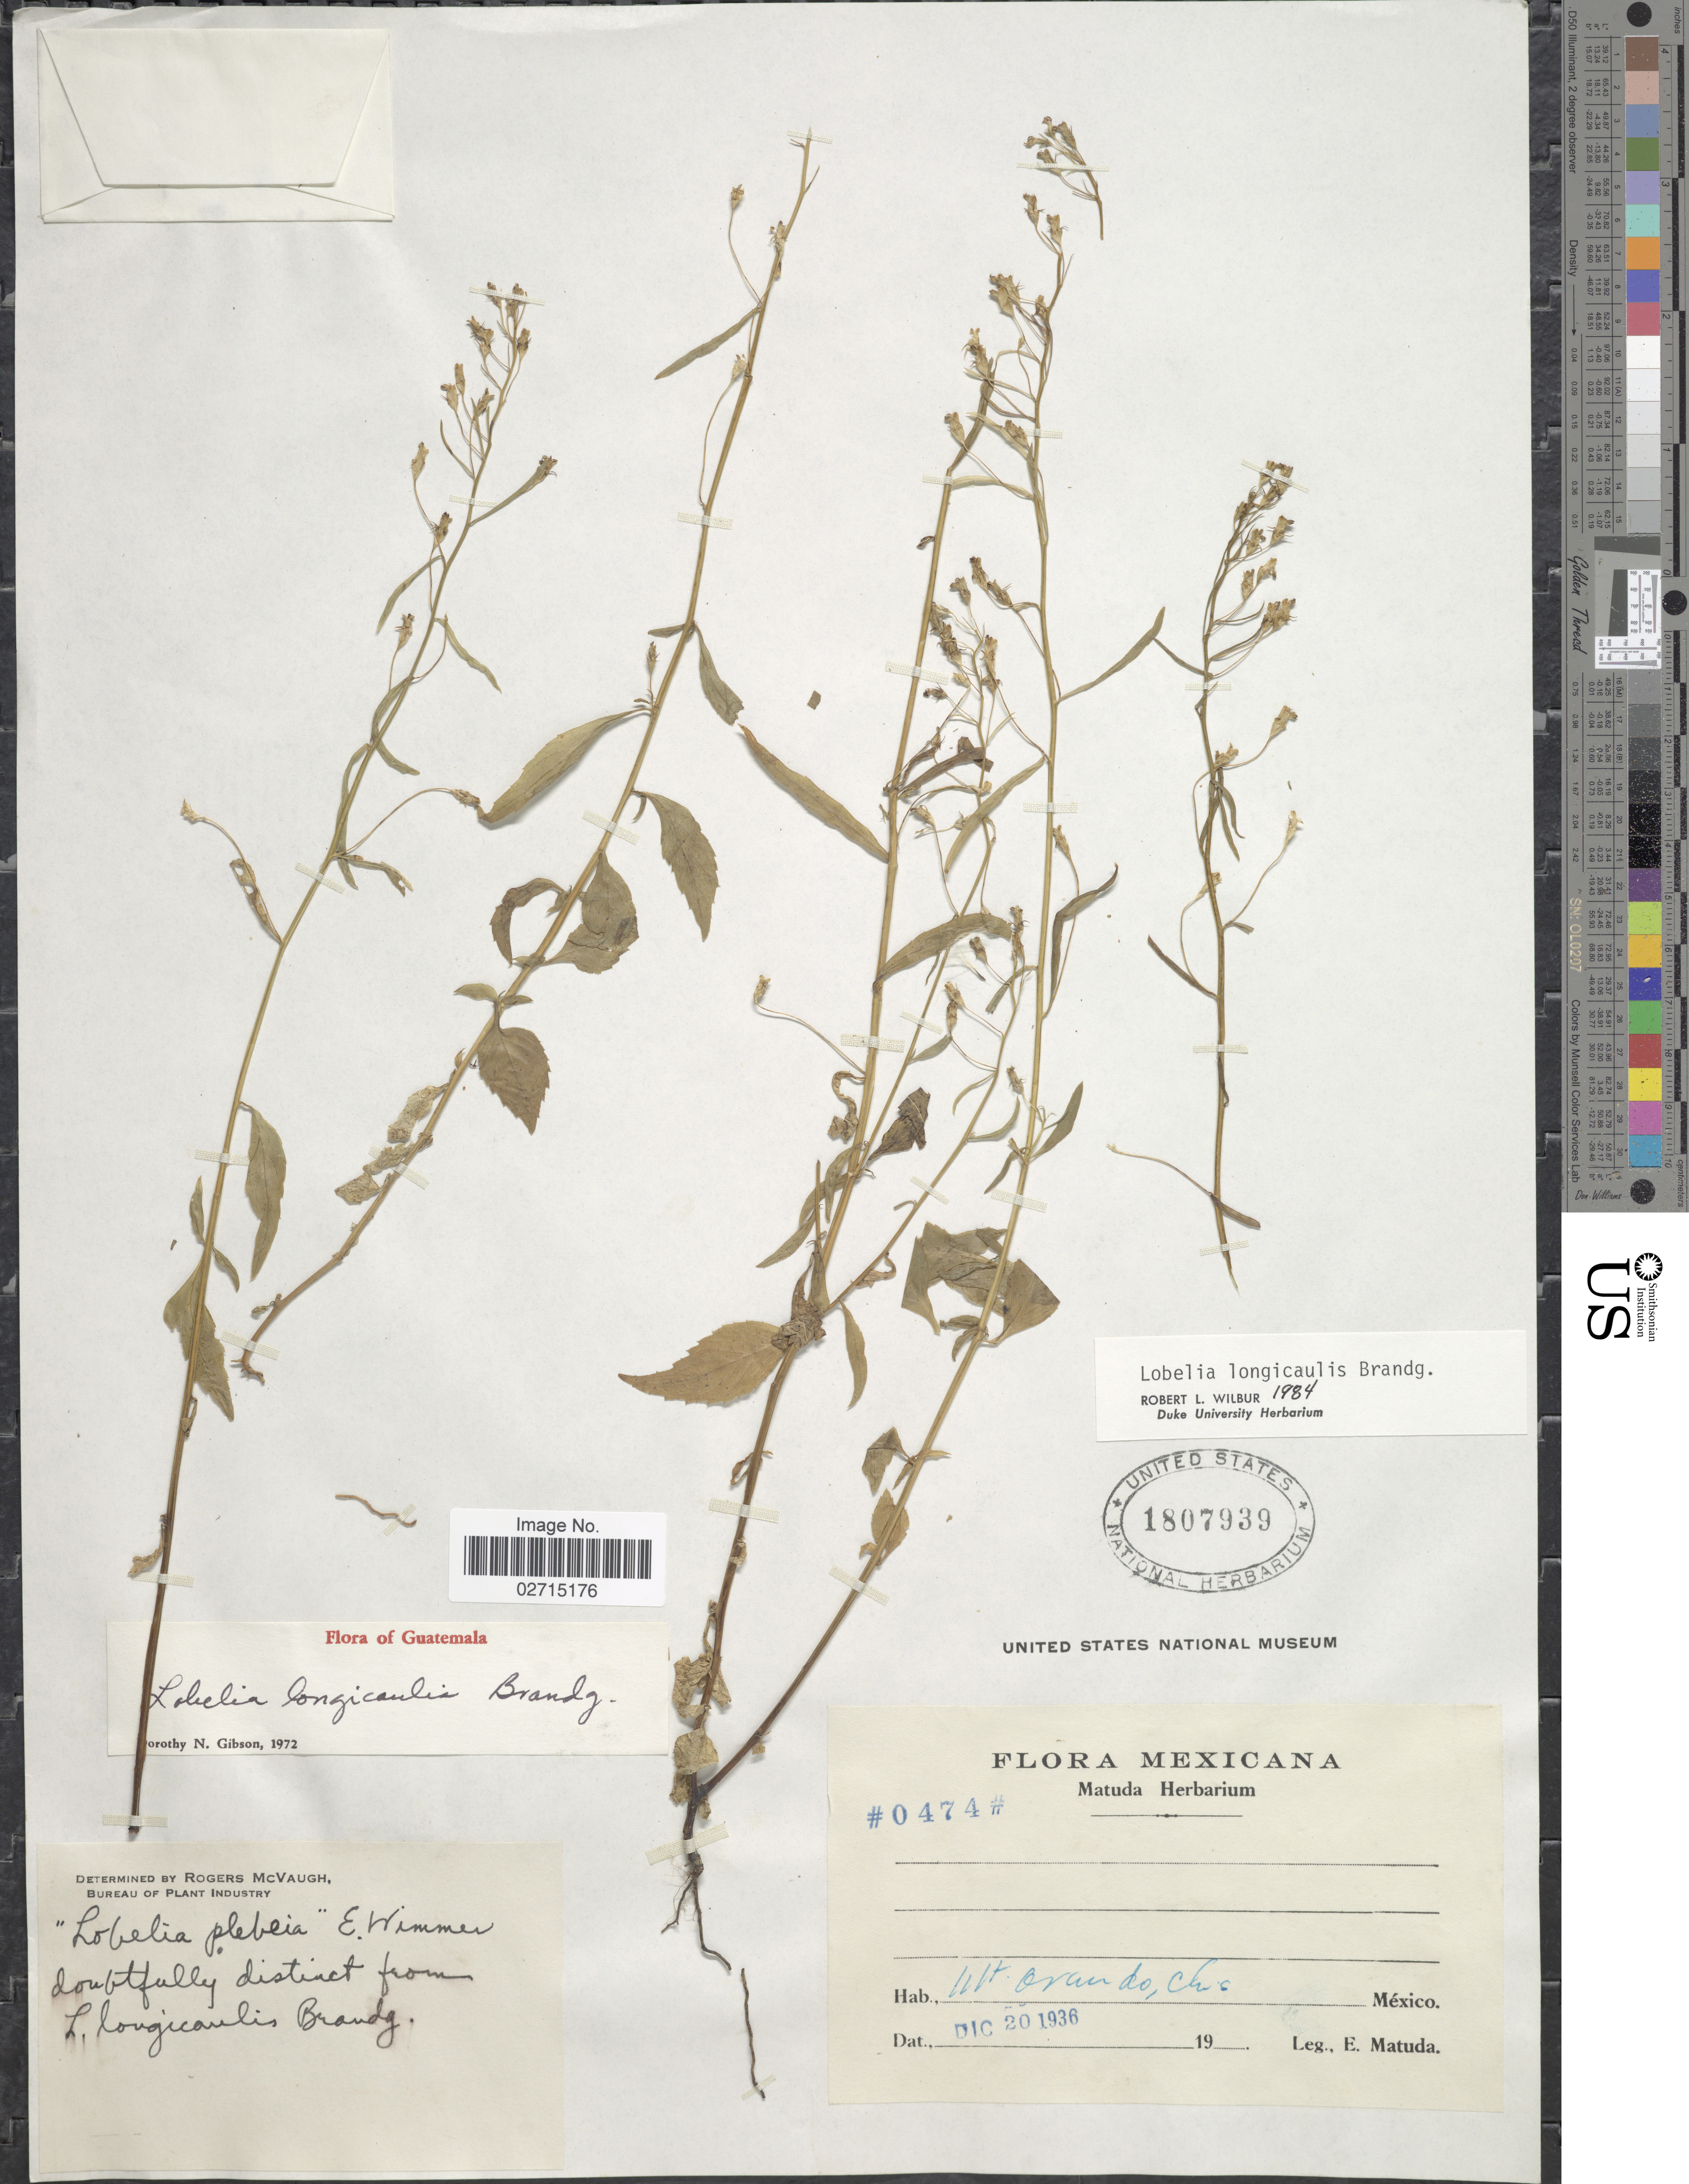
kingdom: Plantae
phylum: Tracheophyta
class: Magnoliopsida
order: Asterales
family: Campanulaceae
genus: Lobelia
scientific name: Lobelia longicaulis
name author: Brandegee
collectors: E. Matuda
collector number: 0474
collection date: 1936-12-20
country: Mexico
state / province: Chiapas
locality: Mt Oran do,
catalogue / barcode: US 1807939